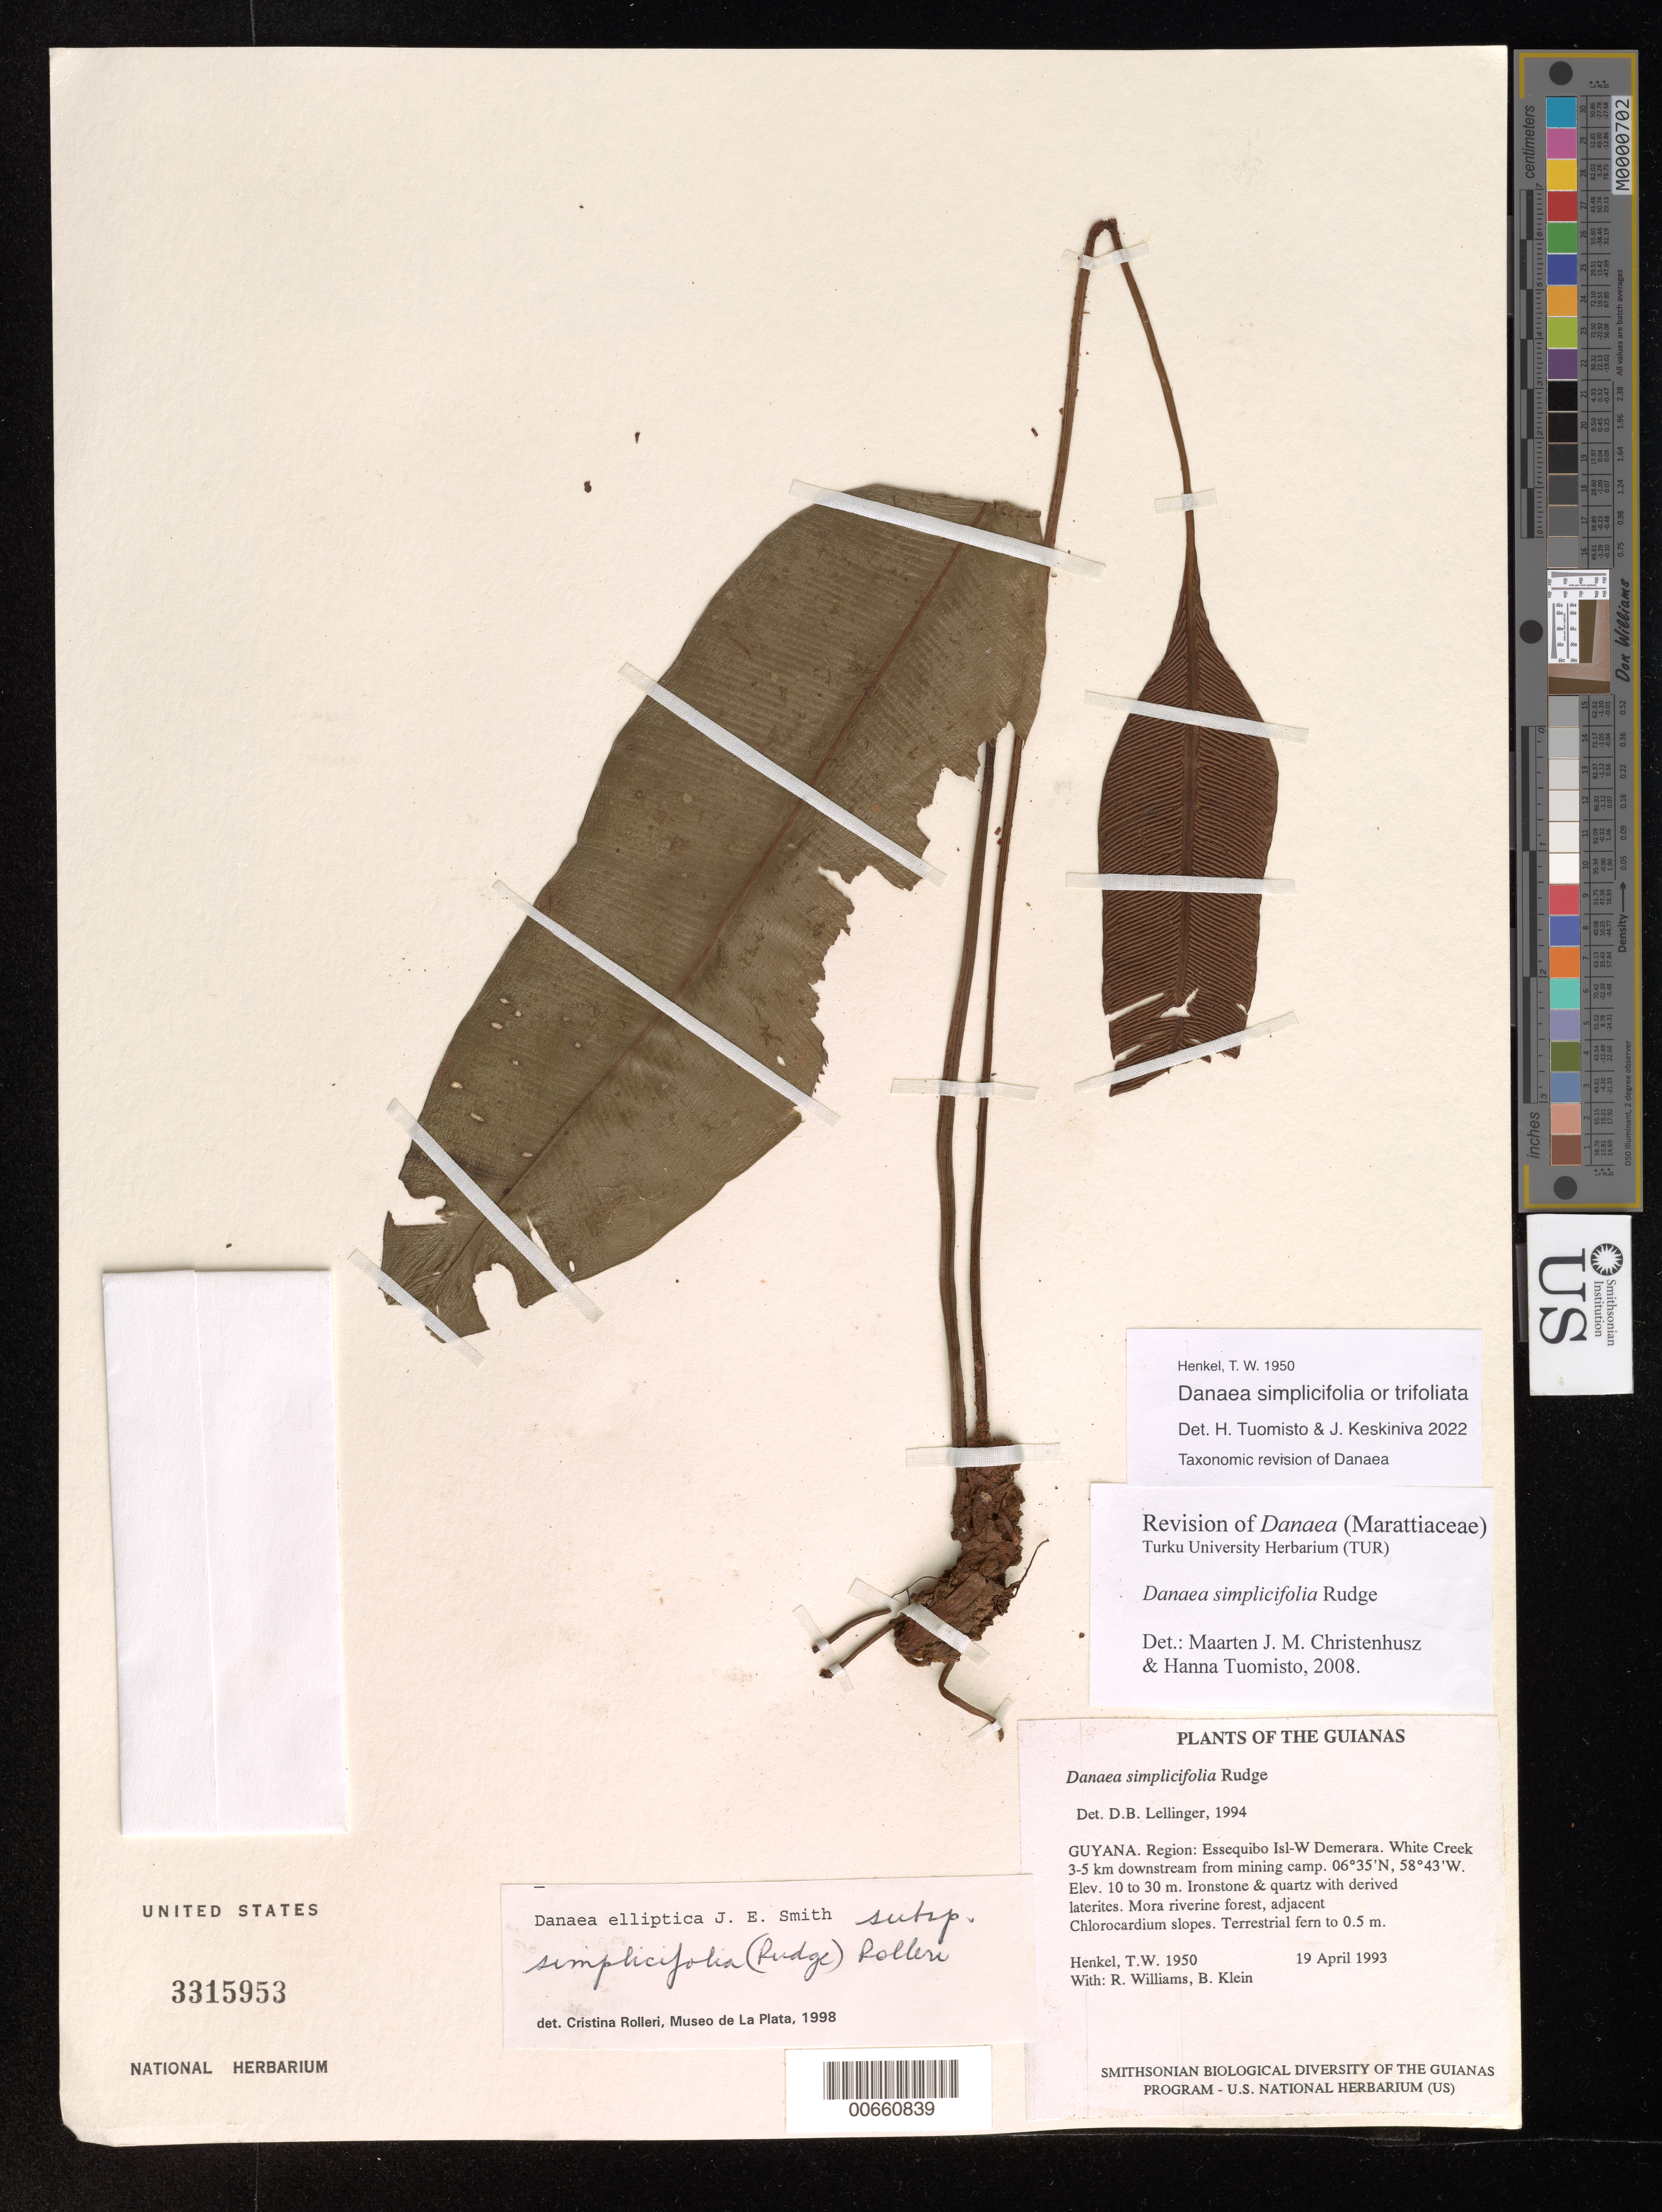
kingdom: Plantae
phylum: Tracheophyta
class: Polypodiopsida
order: Marattiales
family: Marattiaceae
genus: Danaea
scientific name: Danaea simplicifolia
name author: Rudge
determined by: Lellinger, David B., (BOT), Smithsonian Institution - National Museum of Natural History (UNITED STATES)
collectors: T. Henkel, R. Williams & B. Klein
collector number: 1950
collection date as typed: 19 April 1993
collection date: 1993-04-19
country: Guyana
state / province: Essequibo Isl-W. Demerara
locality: White Creek 3-5 km downstream from mining camp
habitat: Ironstone & quartz with derived laterites. Mora riverine forest, adjacent Chlorocardium slopes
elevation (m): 10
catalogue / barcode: US 3315953